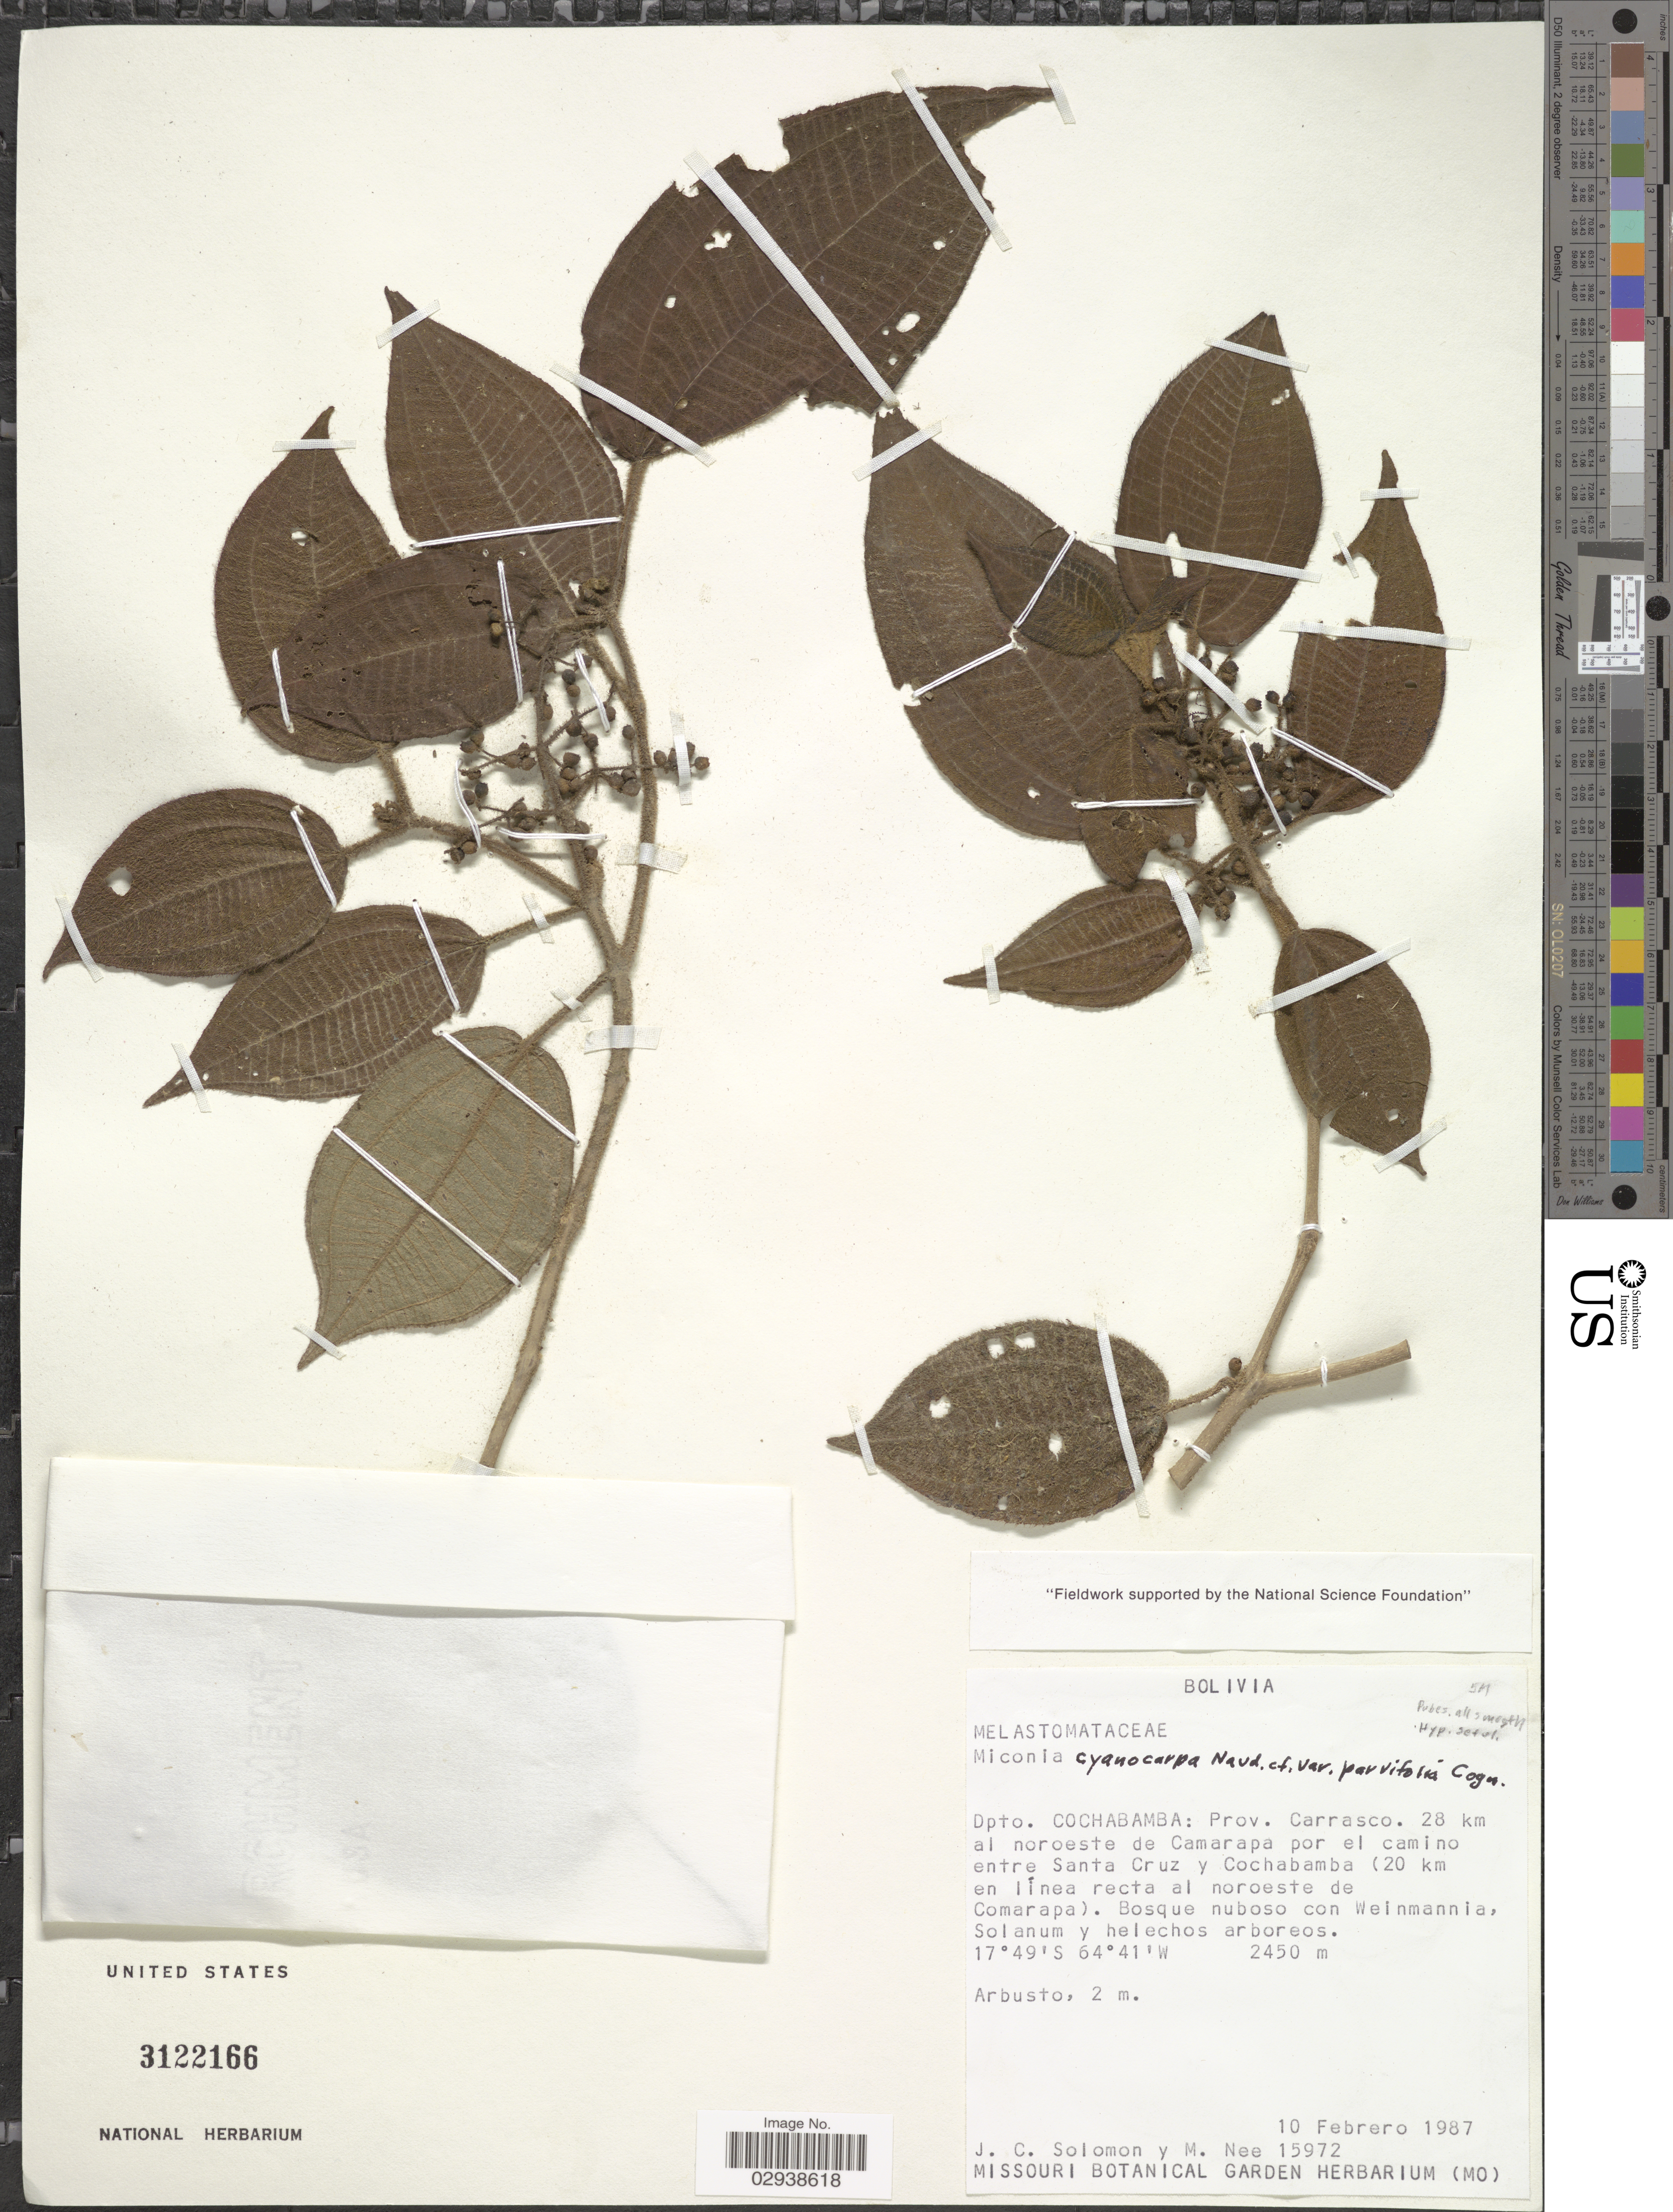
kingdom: Plantae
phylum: Tracheophyta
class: Magnoliopsida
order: Myrtales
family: Melastomataceae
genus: Miconia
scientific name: Miconia cyanocarpa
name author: Naudin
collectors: J. C. Solomon & M. Nee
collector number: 15972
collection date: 1987-02-10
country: Bolivia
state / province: Cochabamba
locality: Dpto. Cochabamba: Prov. Carrasco, 28 km al noroeste de Camarapa por el camino entre Santa Cruz y Cochabamba (20 km en linea recta al noroeste de Comarapa).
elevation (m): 2450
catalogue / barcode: US 3122166